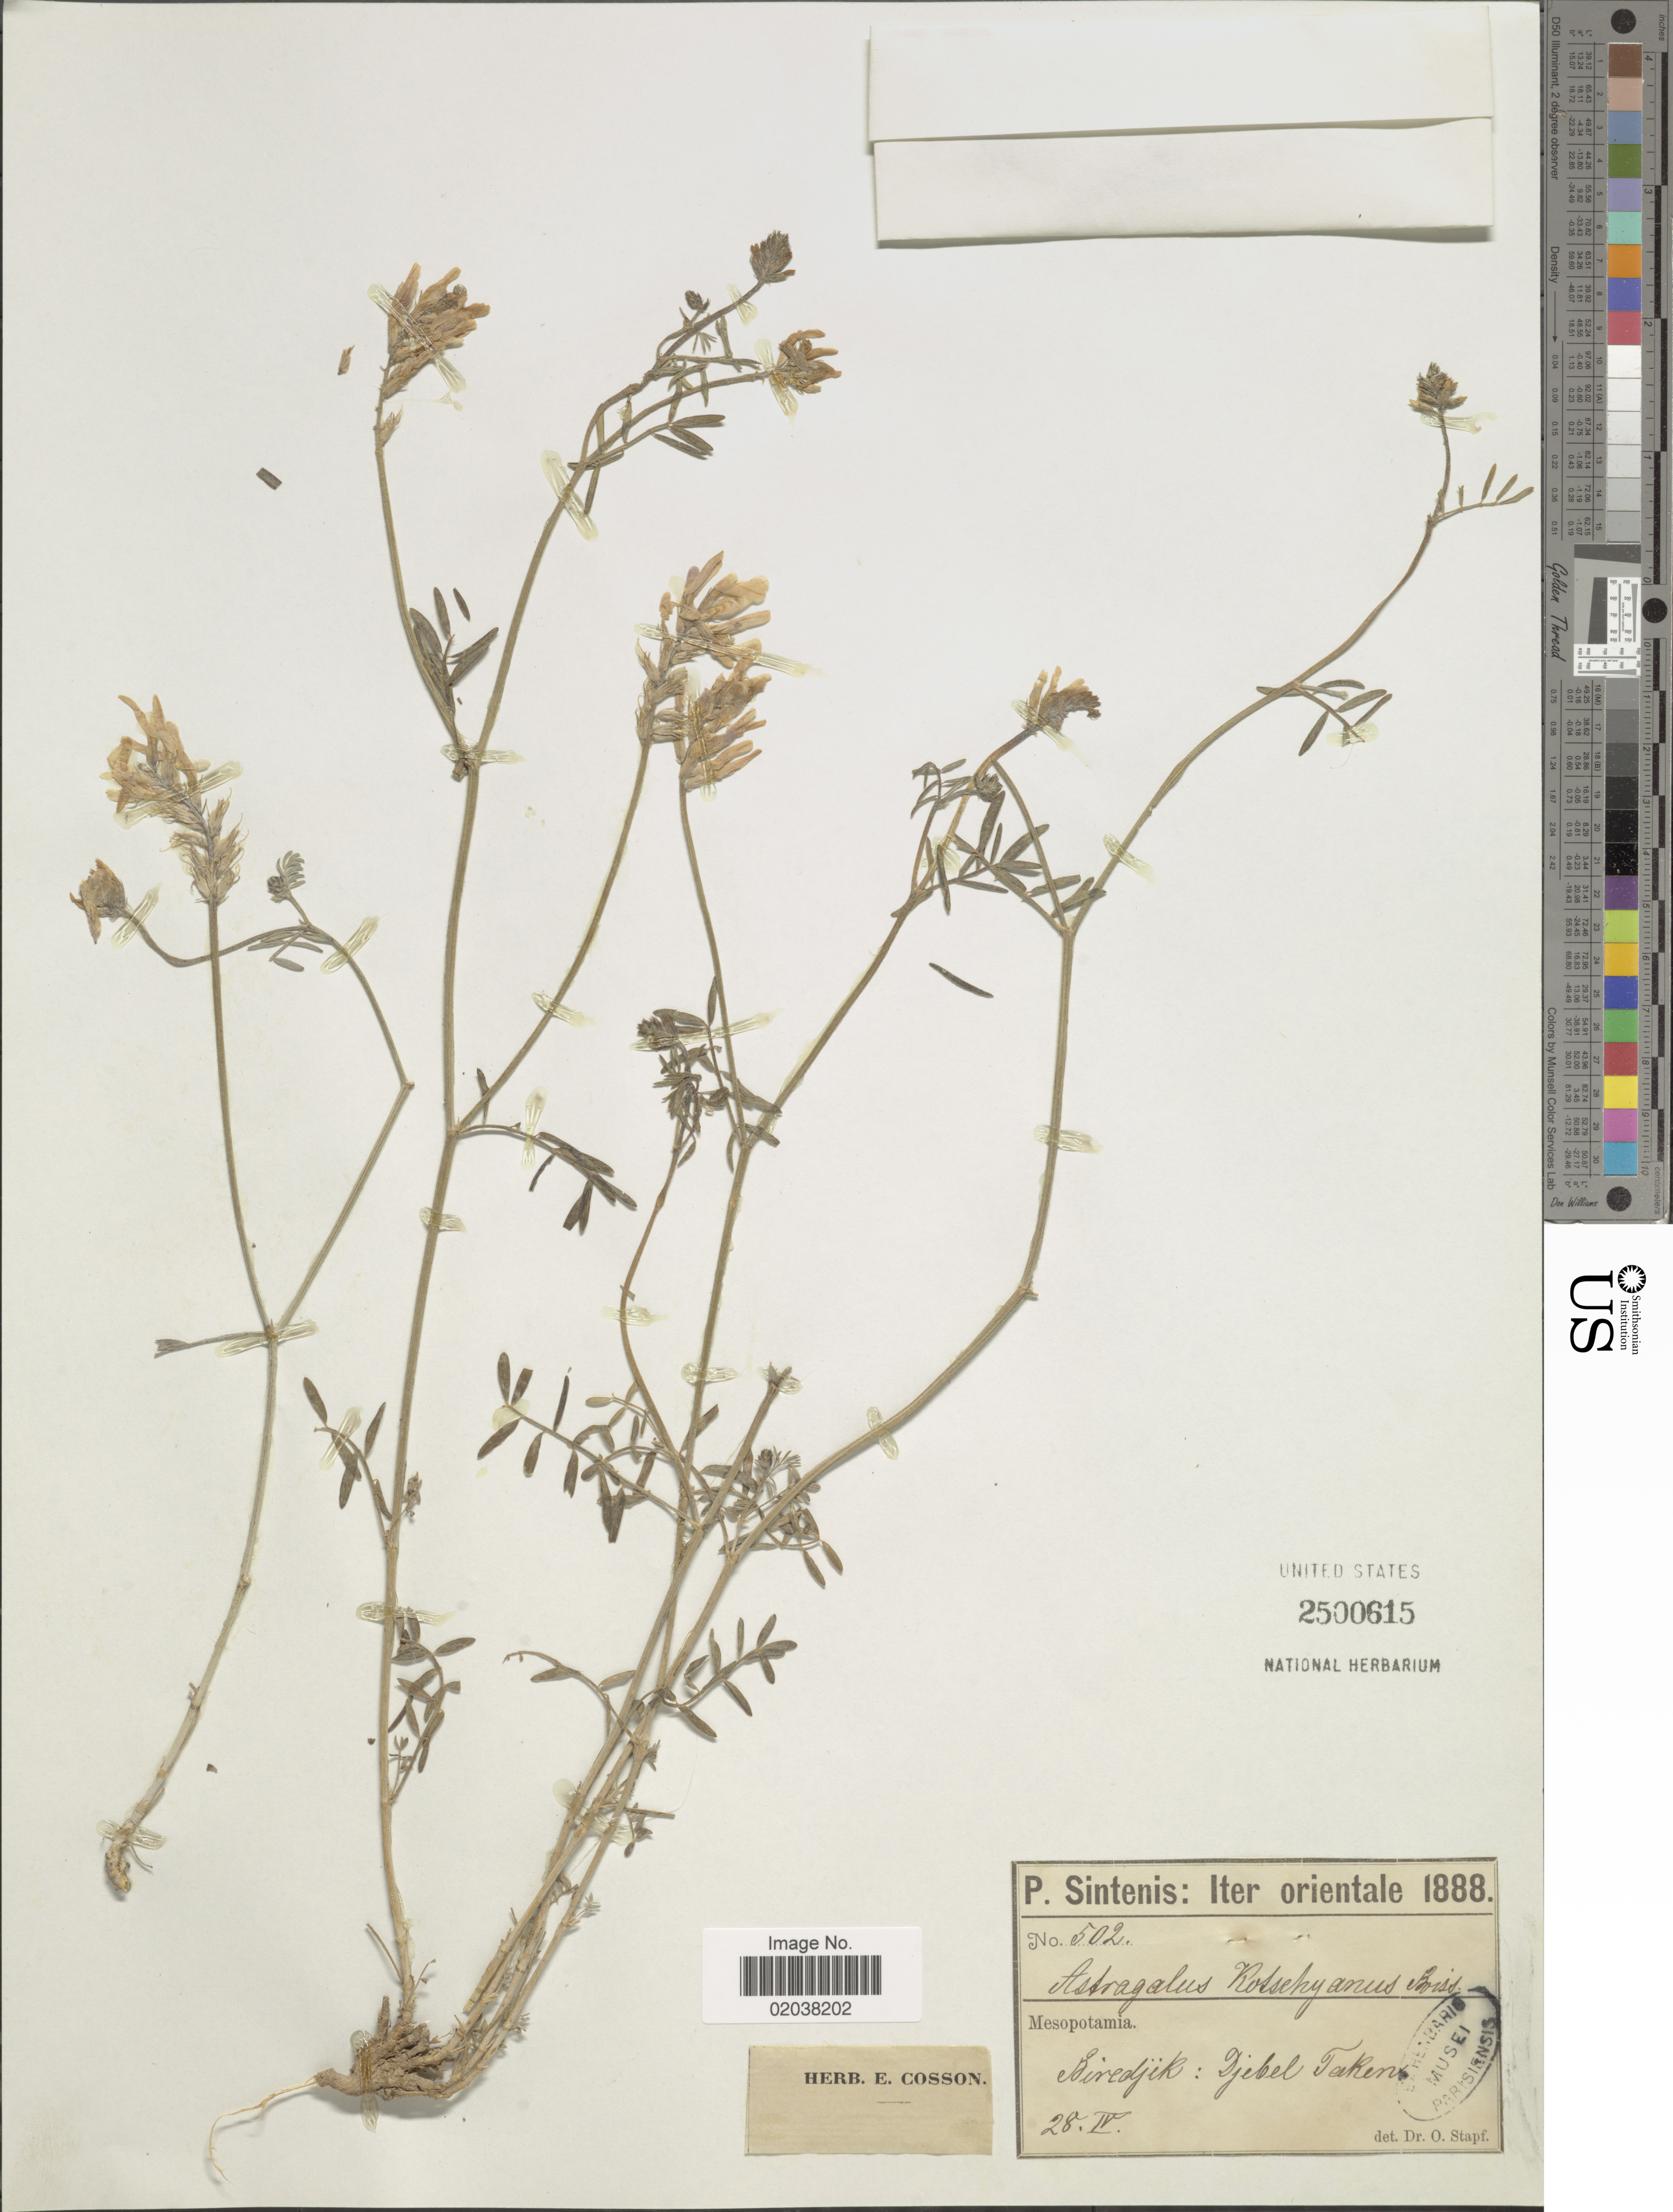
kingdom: Plantae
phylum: Tracheophyta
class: Magnoliopsida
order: Fabales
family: Fabaceae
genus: Astragalus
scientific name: Astragalus kotschyanus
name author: Boiss.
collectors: P. Sintenis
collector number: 502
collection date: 1888-04-28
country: Turkey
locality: Iter orientale, Mesoptamia, Biredijk: Djebel Taken.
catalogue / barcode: US 2500615